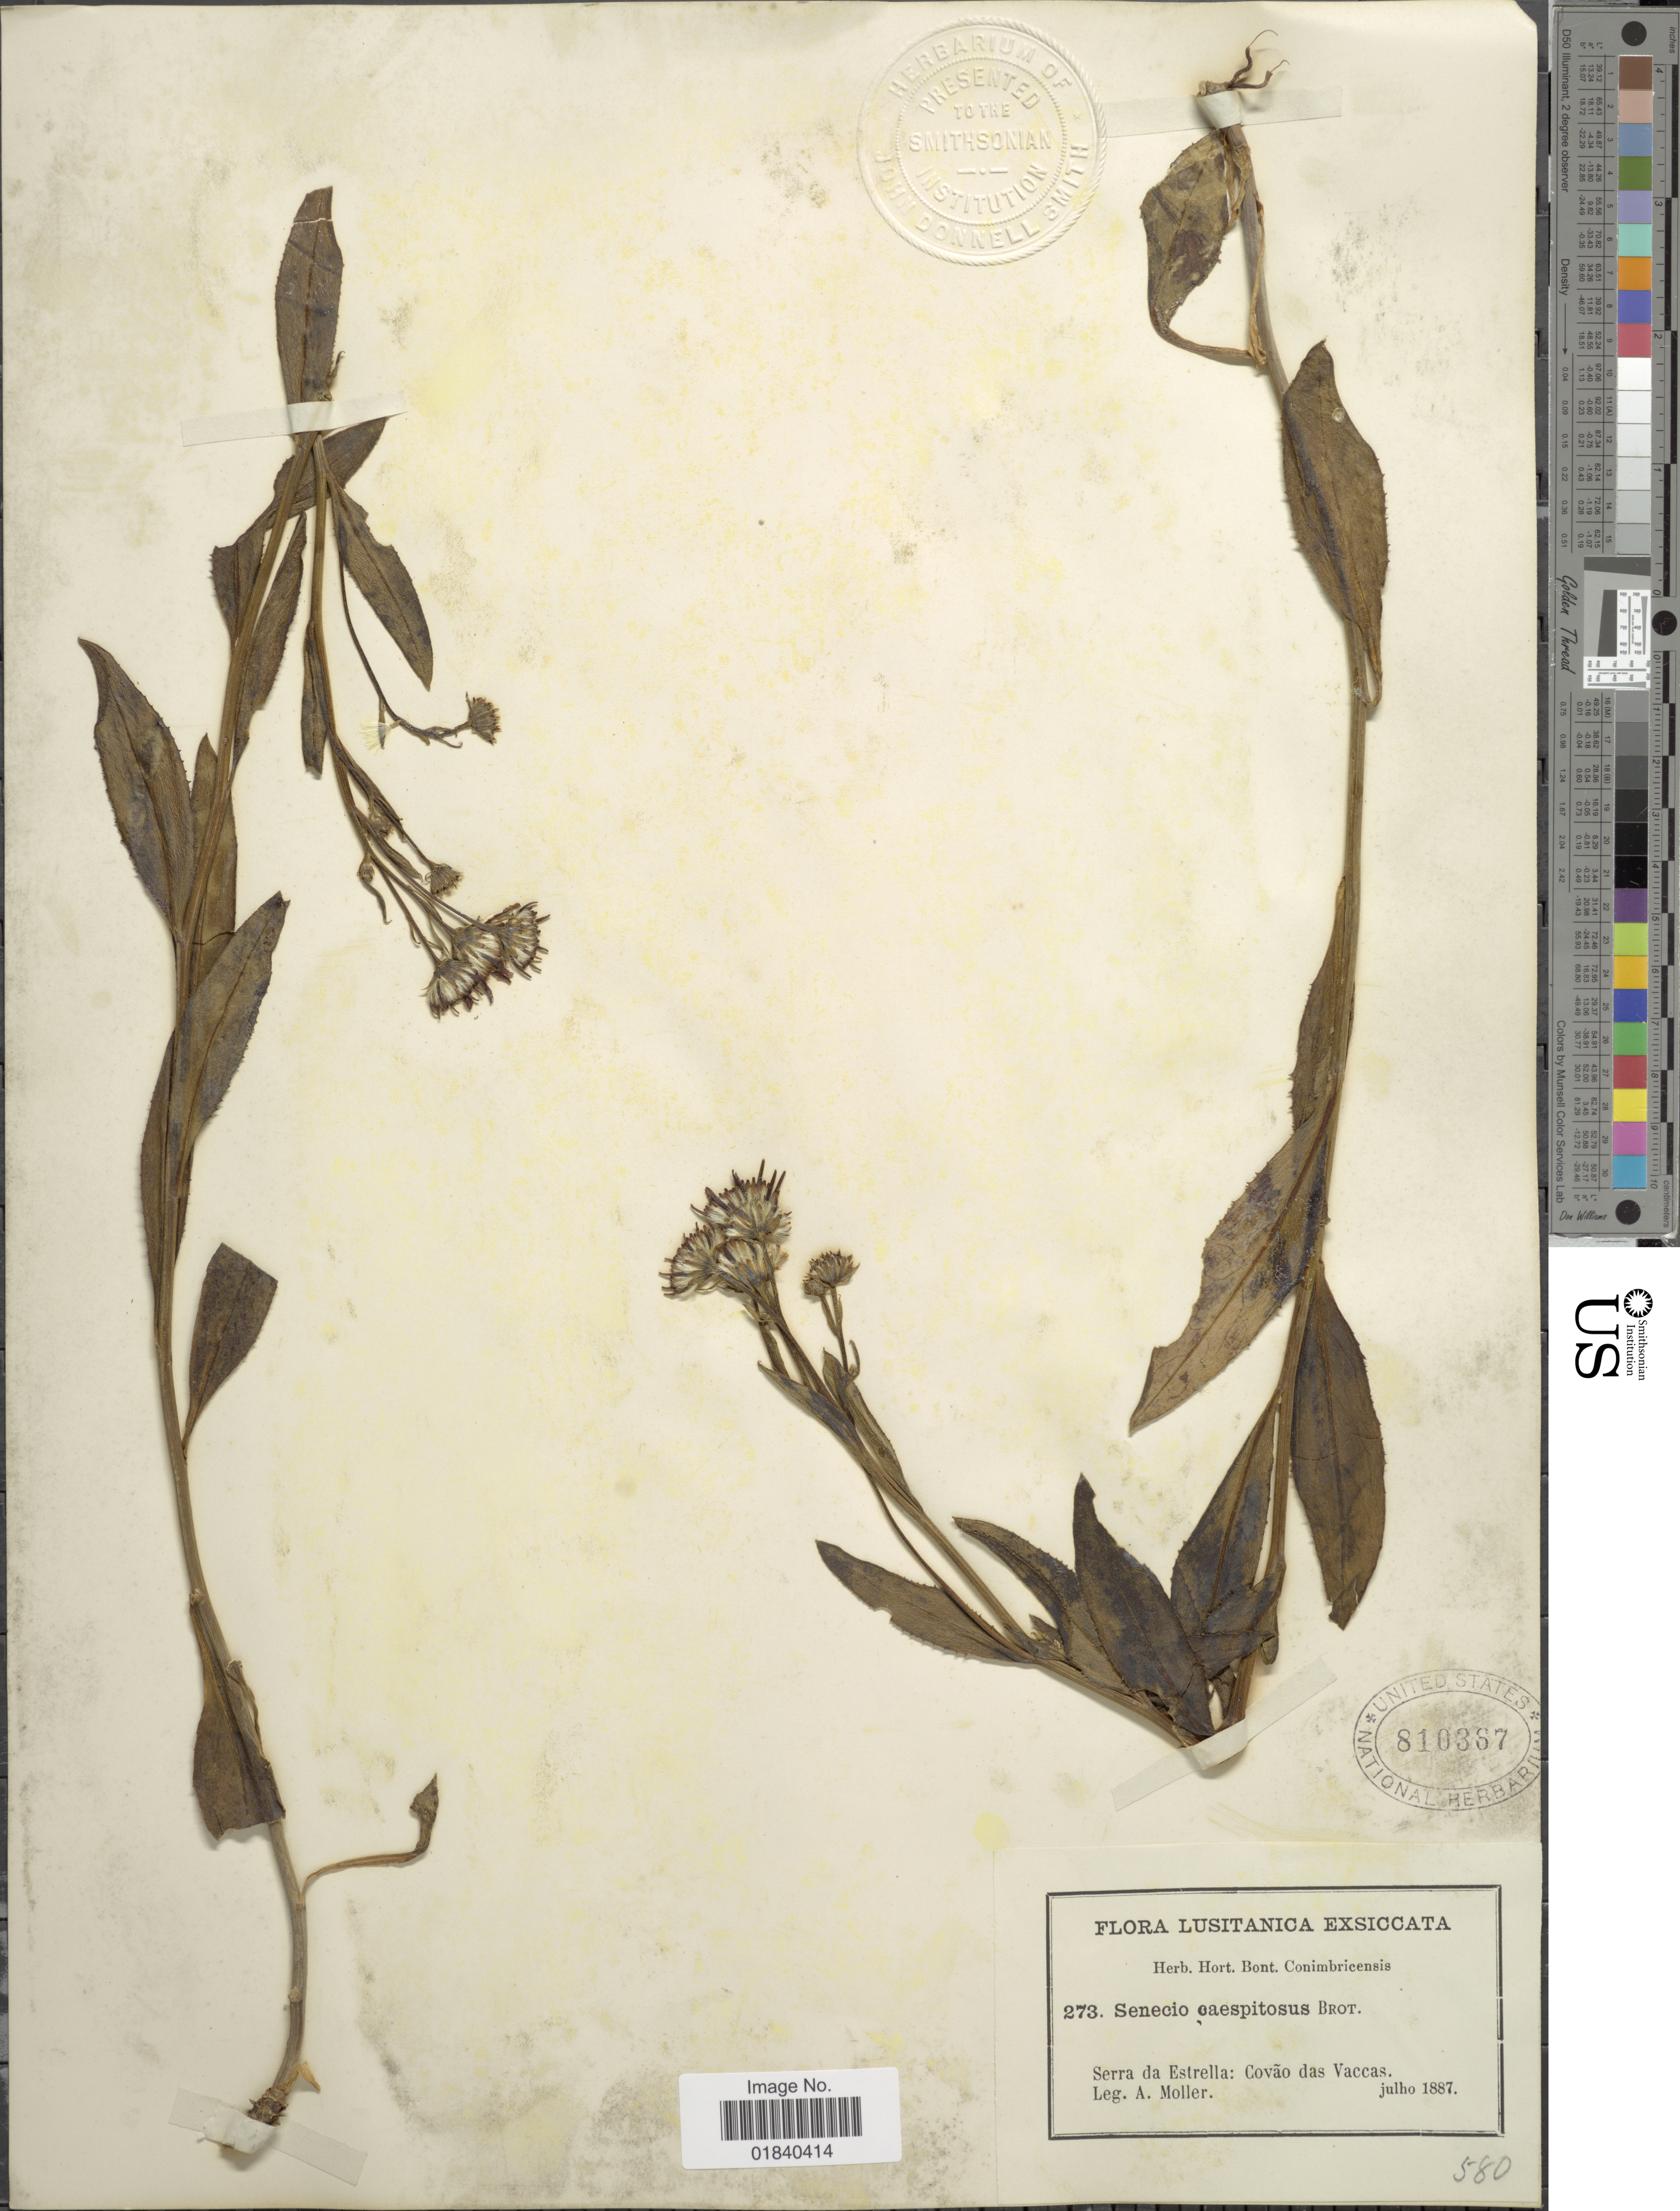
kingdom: Plantae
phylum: Tracheophyta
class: Magnoliopsida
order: Asterales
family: Asteraceae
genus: Senecio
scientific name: Senecio caespitosus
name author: Brot.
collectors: A. Moller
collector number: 273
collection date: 1887-07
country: Portugal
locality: Lusitanica. Serra de Estrella: Covao das Vaccas.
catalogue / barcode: US 810367